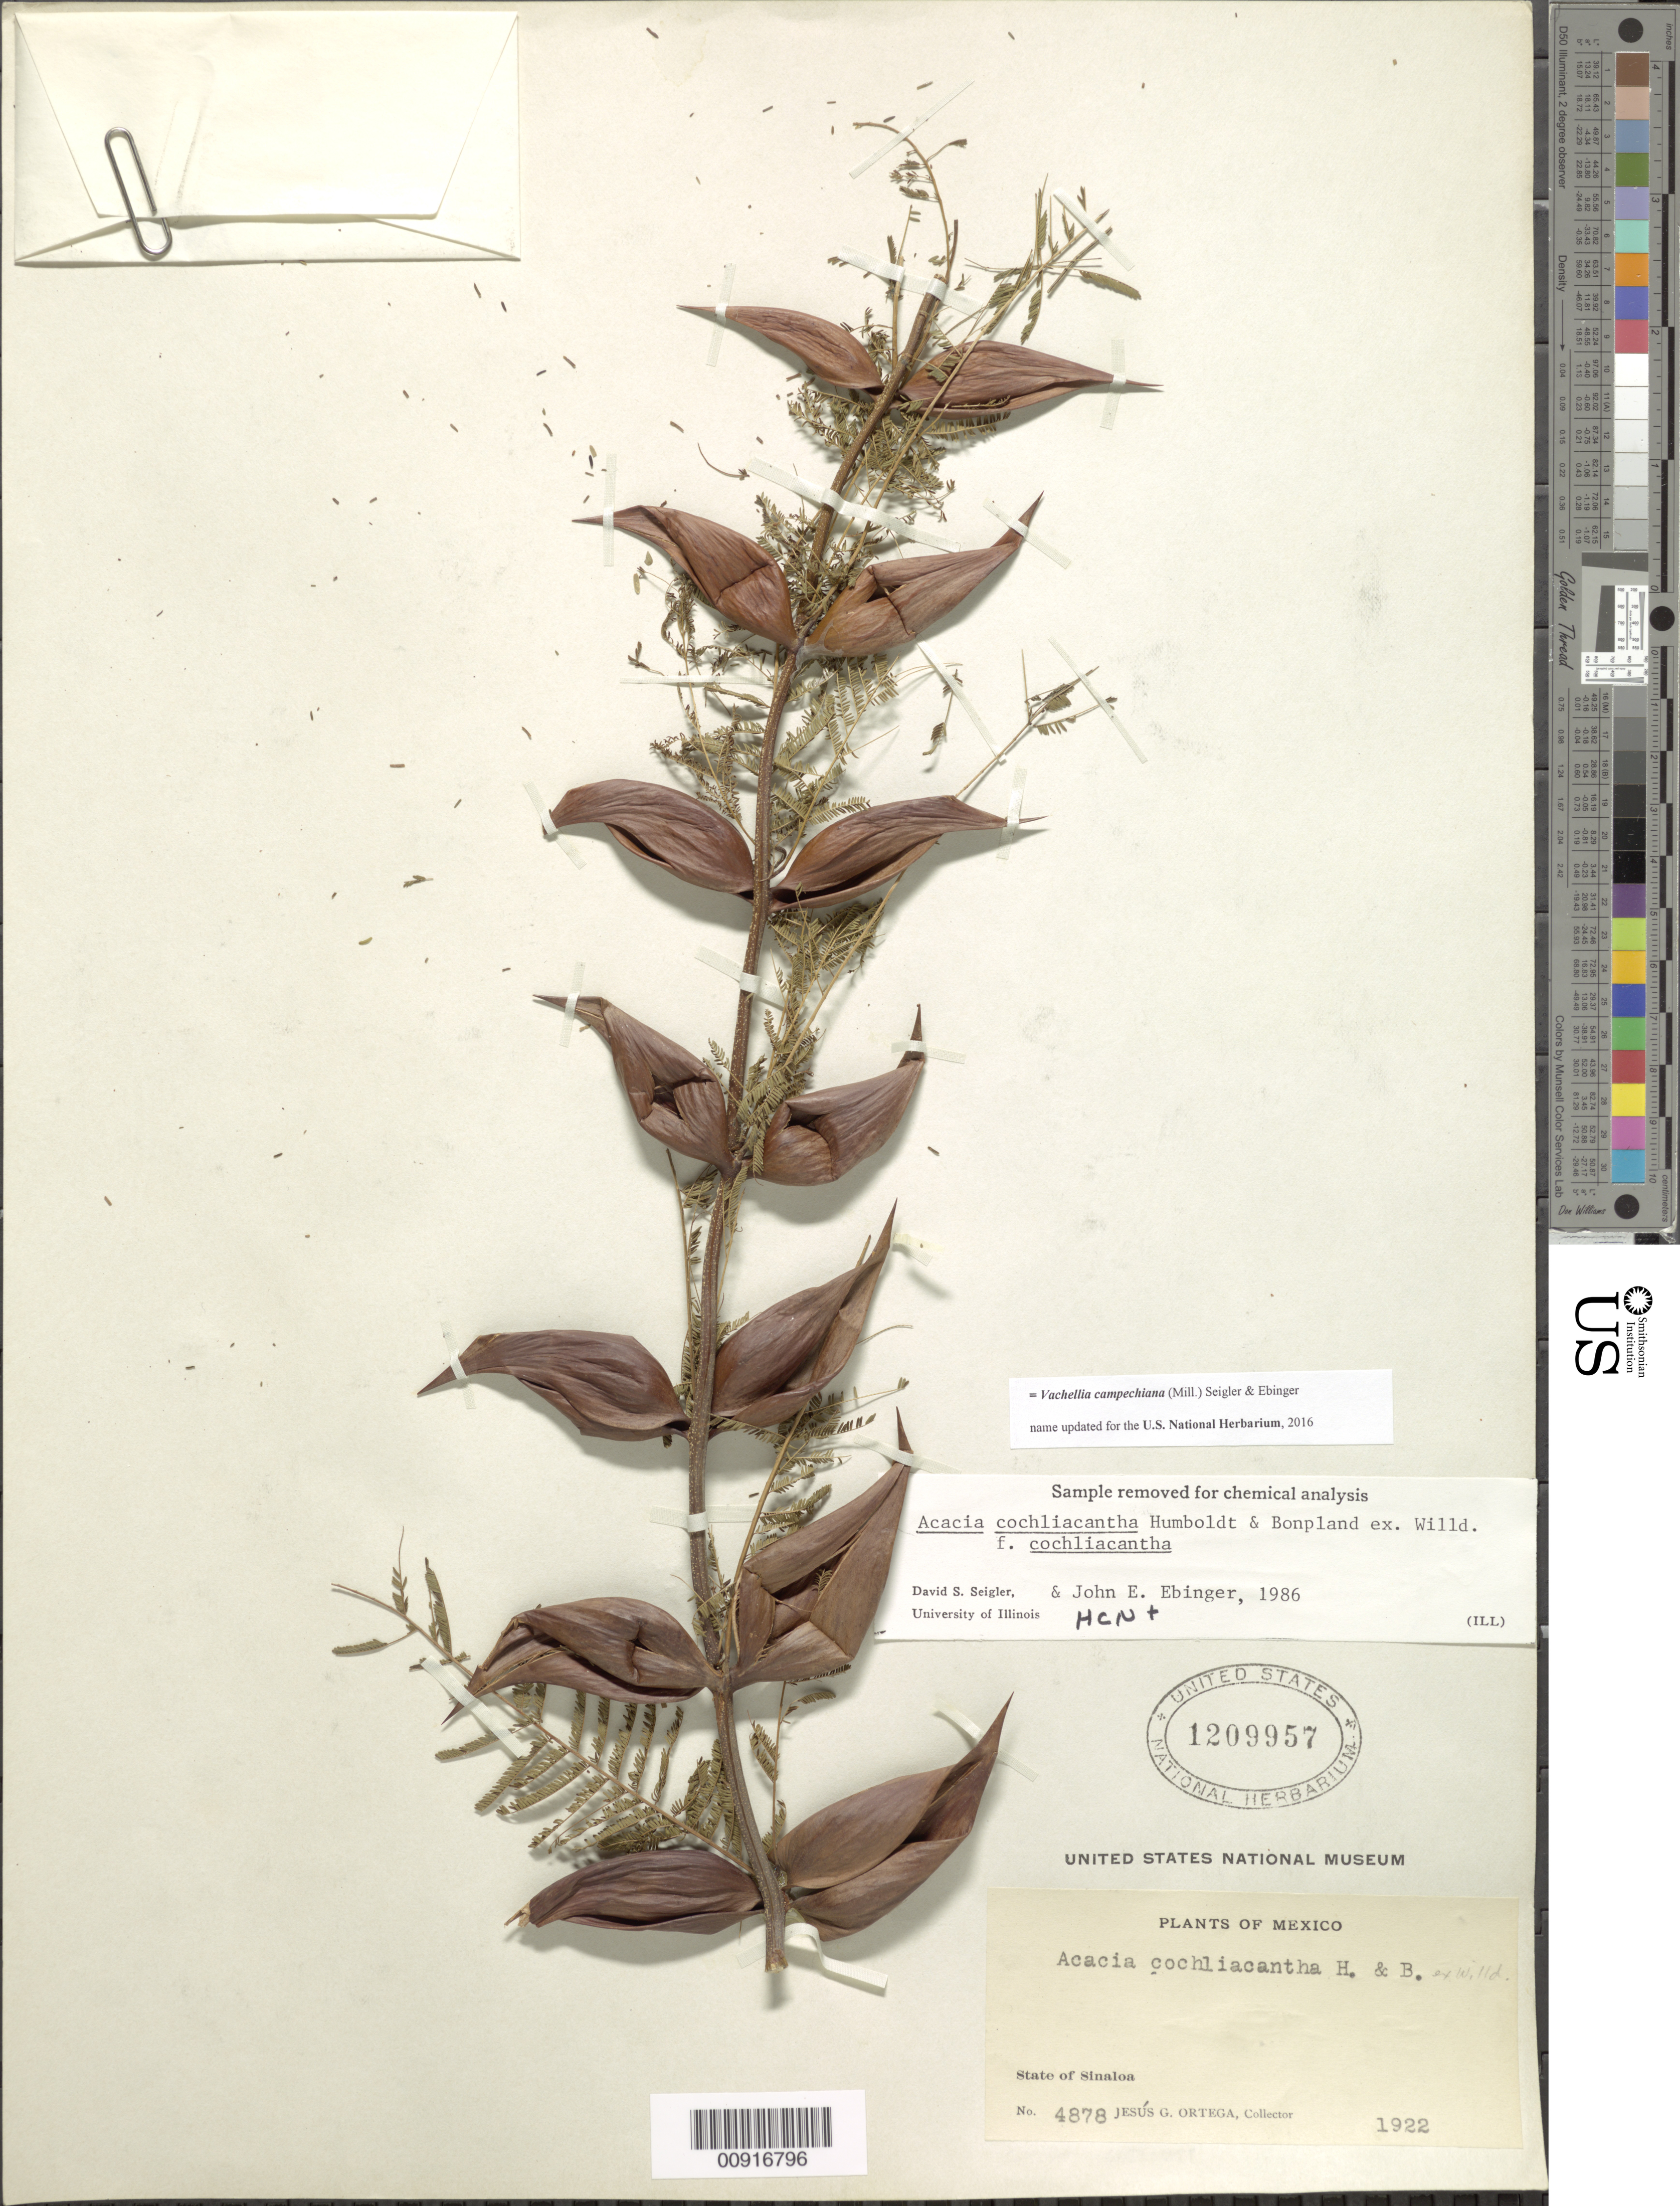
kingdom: Plantae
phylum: Tracheophyta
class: Magnoliopsida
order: Fabales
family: Fabaceae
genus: Vachellia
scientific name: Vachellia campechiana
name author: (Mill.) Seigler & Ebinger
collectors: J. Ortega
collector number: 4878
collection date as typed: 1922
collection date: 1922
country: Mexico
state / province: Sinaloa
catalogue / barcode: US 1209957